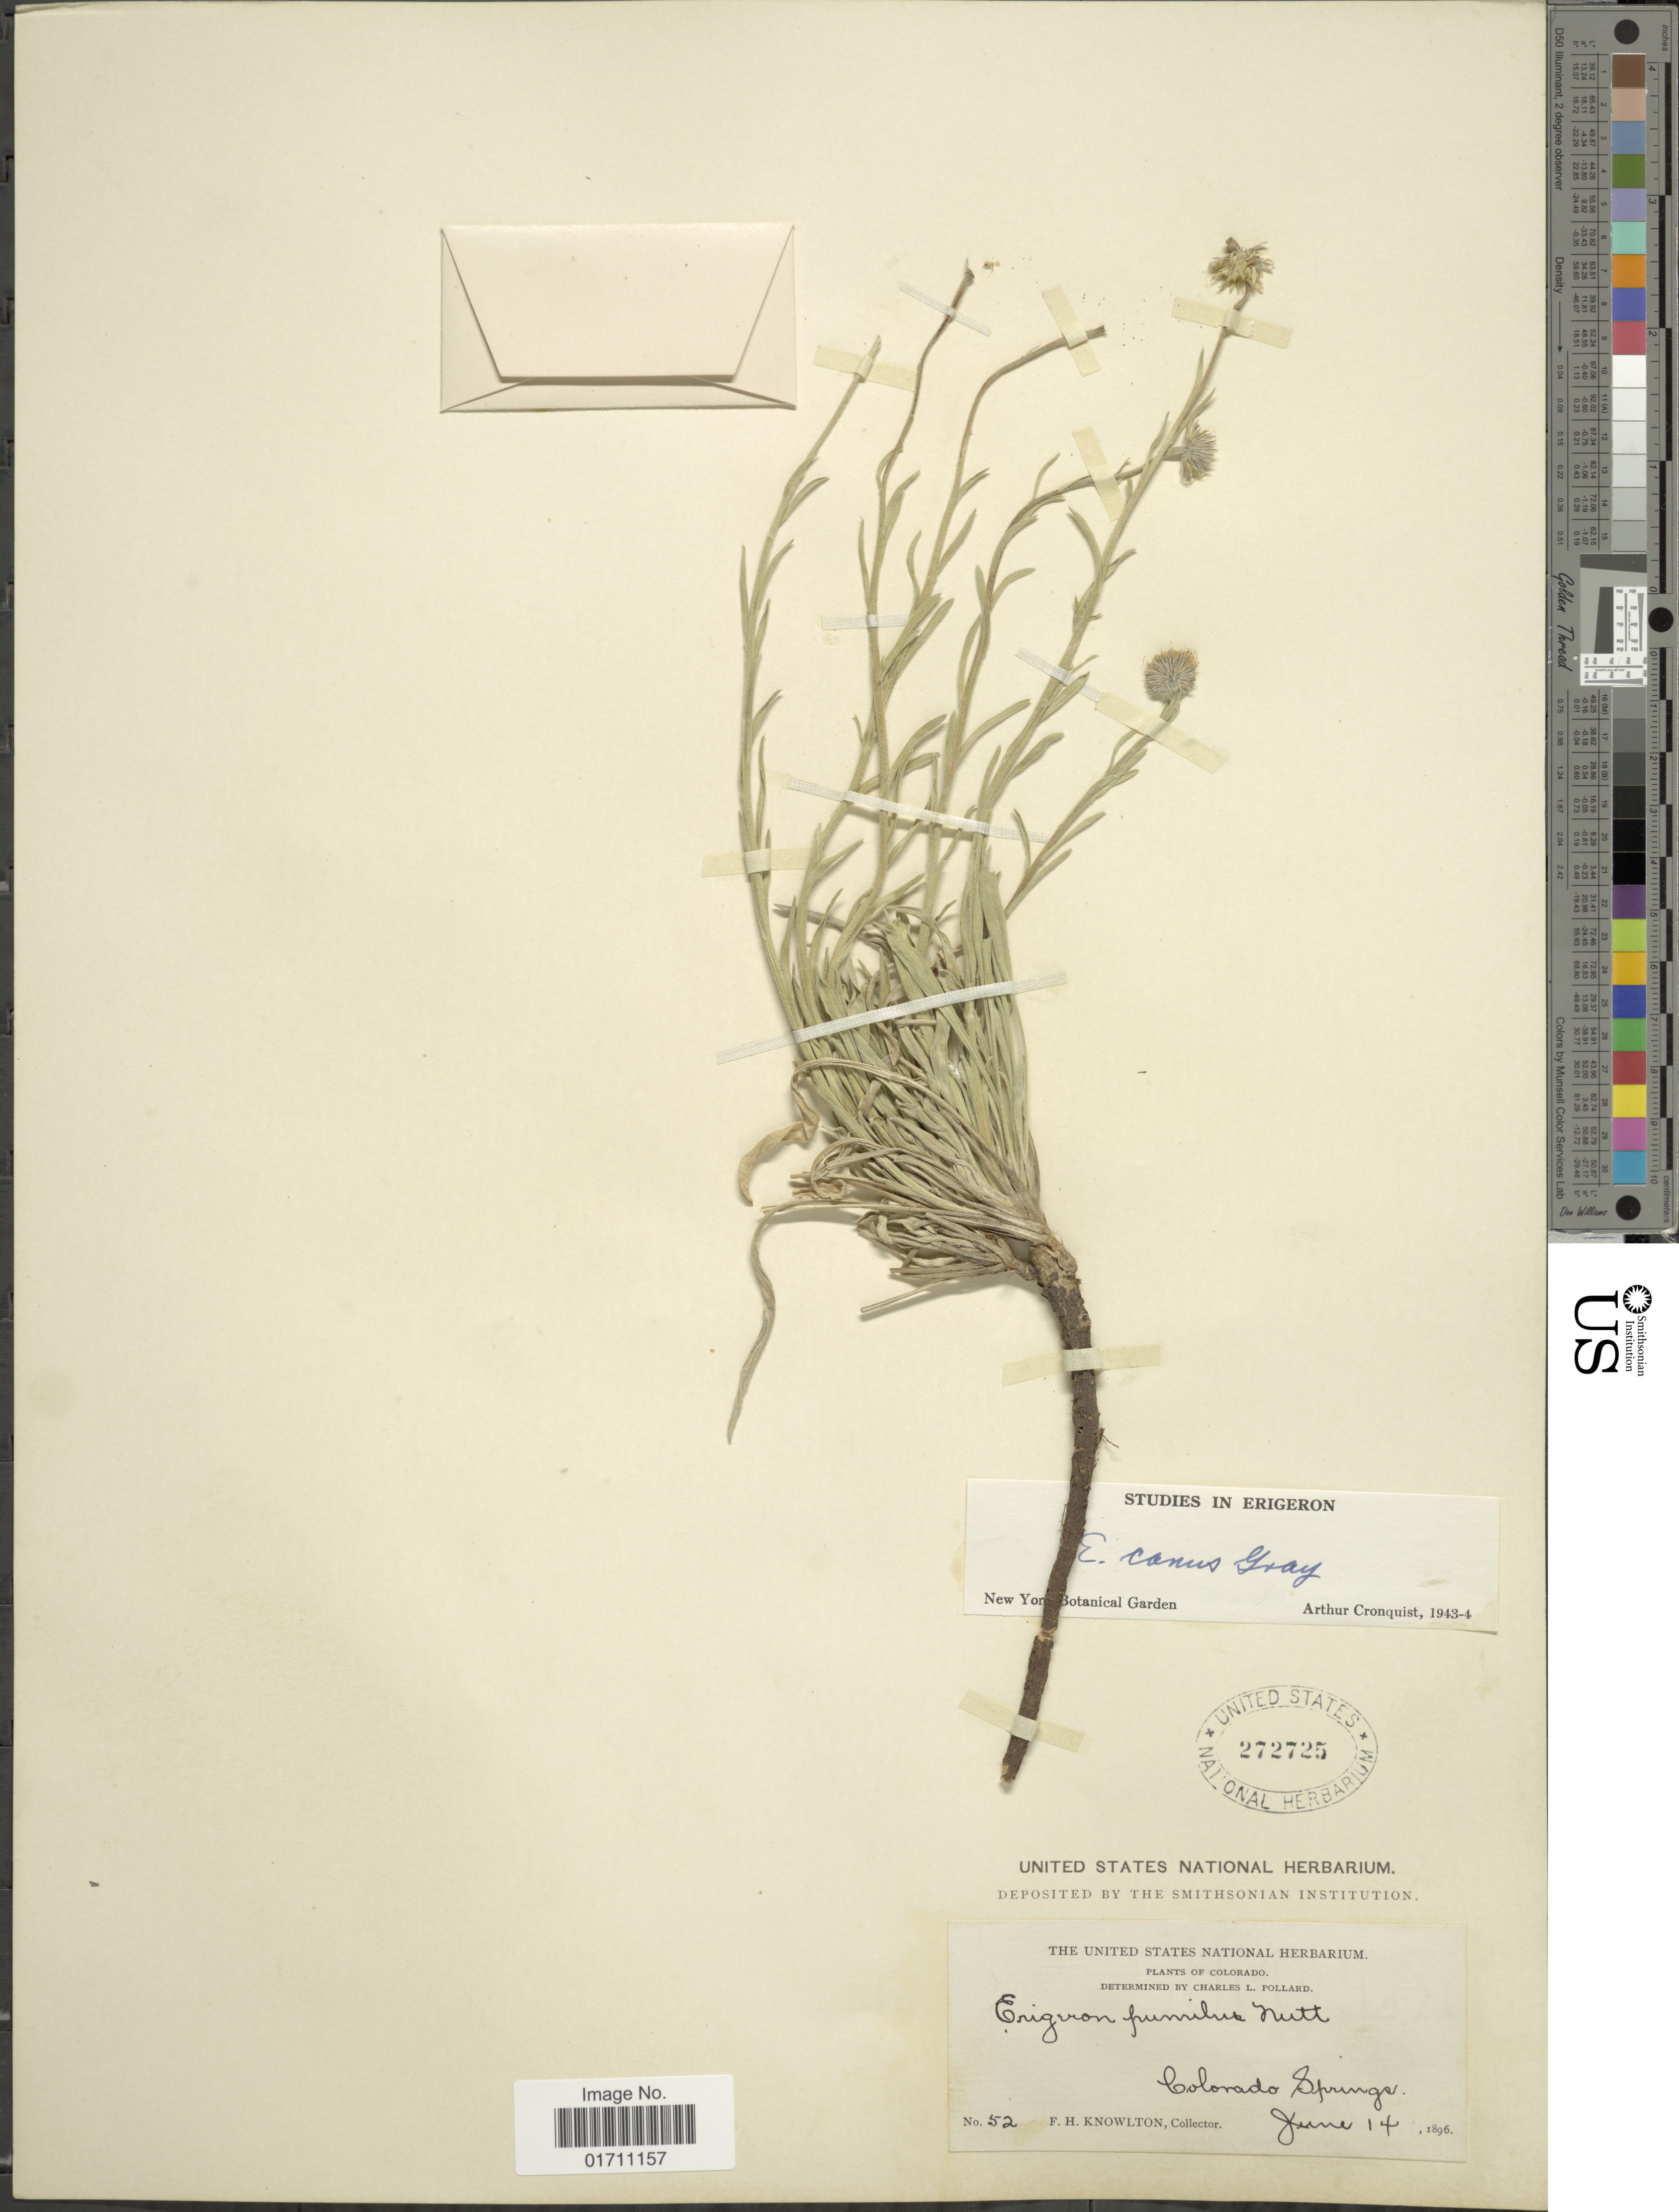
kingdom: Plantae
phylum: Tracheophyta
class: Magnoliopsida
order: Asterales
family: Asteraceae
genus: Erigeron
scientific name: Erigeron canus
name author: A. Gray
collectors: F. H. Knowlton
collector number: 52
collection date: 1896-06-14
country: United States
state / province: Colorado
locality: Colorado Springs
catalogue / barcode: US 272725